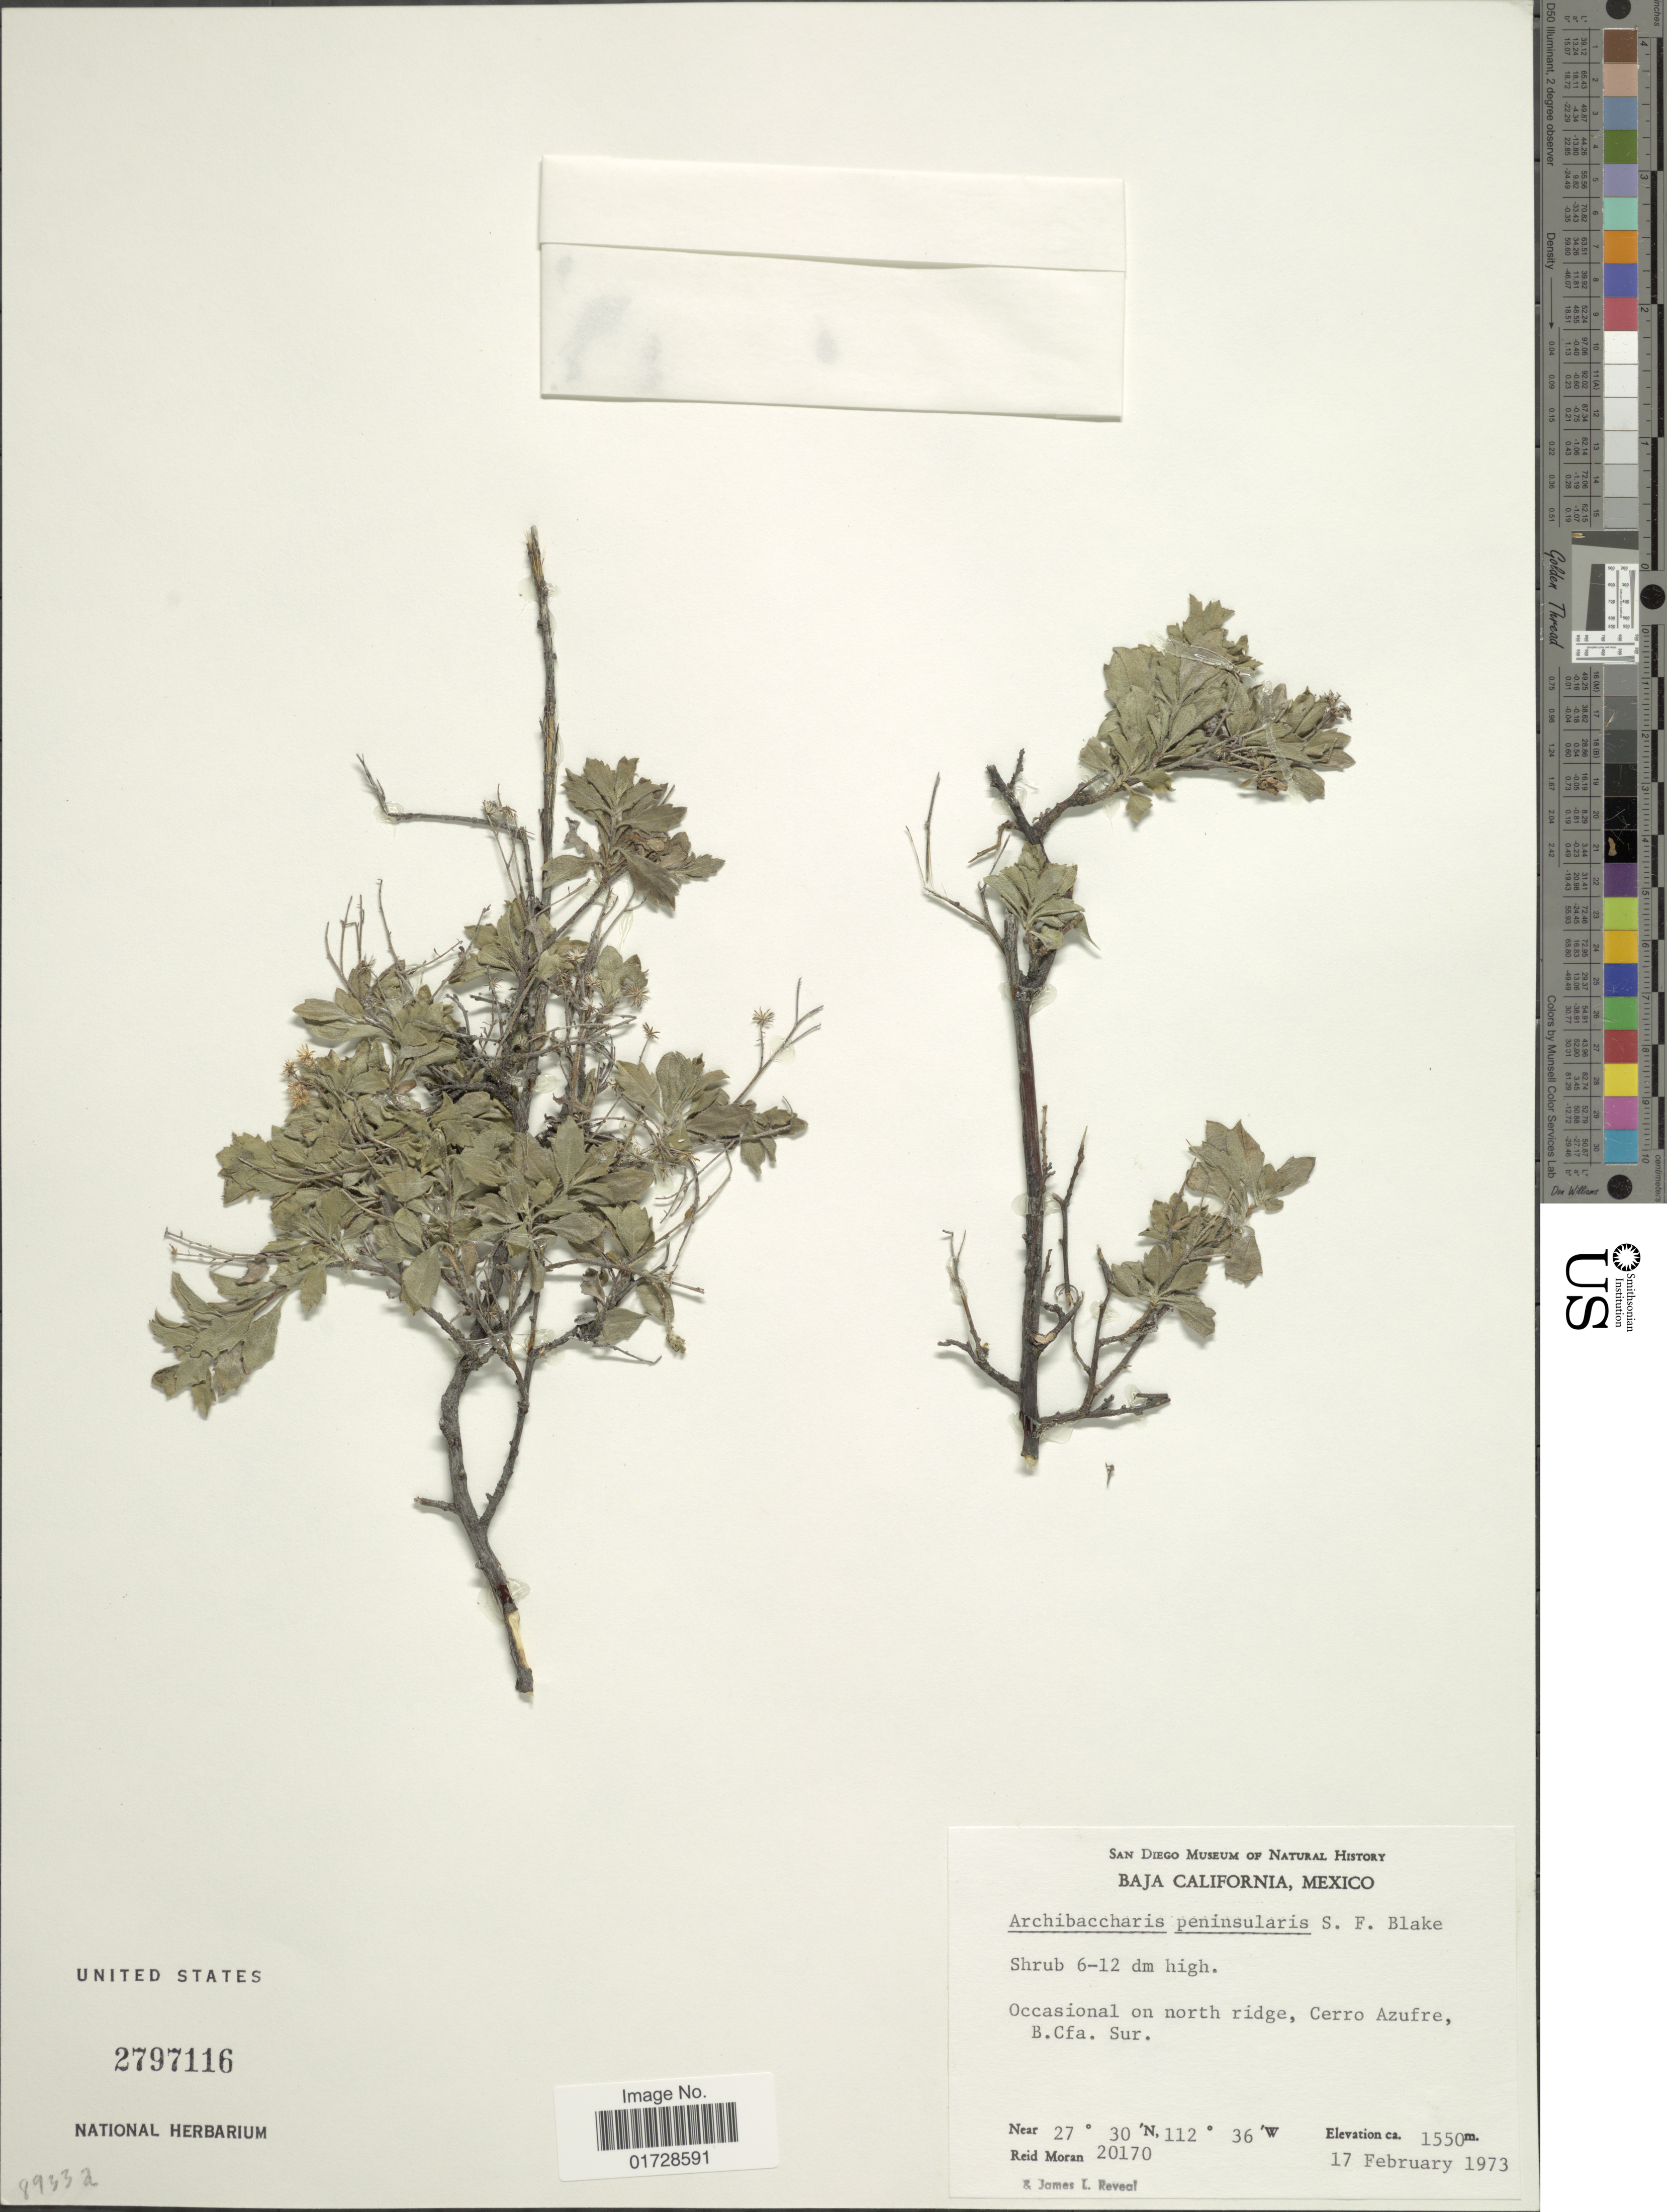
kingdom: Plantae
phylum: Tracheophyta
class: Magnoliopsida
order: Asterales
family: Asteraceae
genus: Archibaccharis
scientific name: Archibaccharis peninsularis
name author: S.F. Blake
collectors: R. V. Moran & J. L. Reveal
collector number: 20170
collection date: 1973-02-17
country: Mexico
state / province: Baja California Sur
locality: Cerro Azufre, B. Cfa. Sur.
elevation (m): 1550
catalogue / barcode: US 2797116